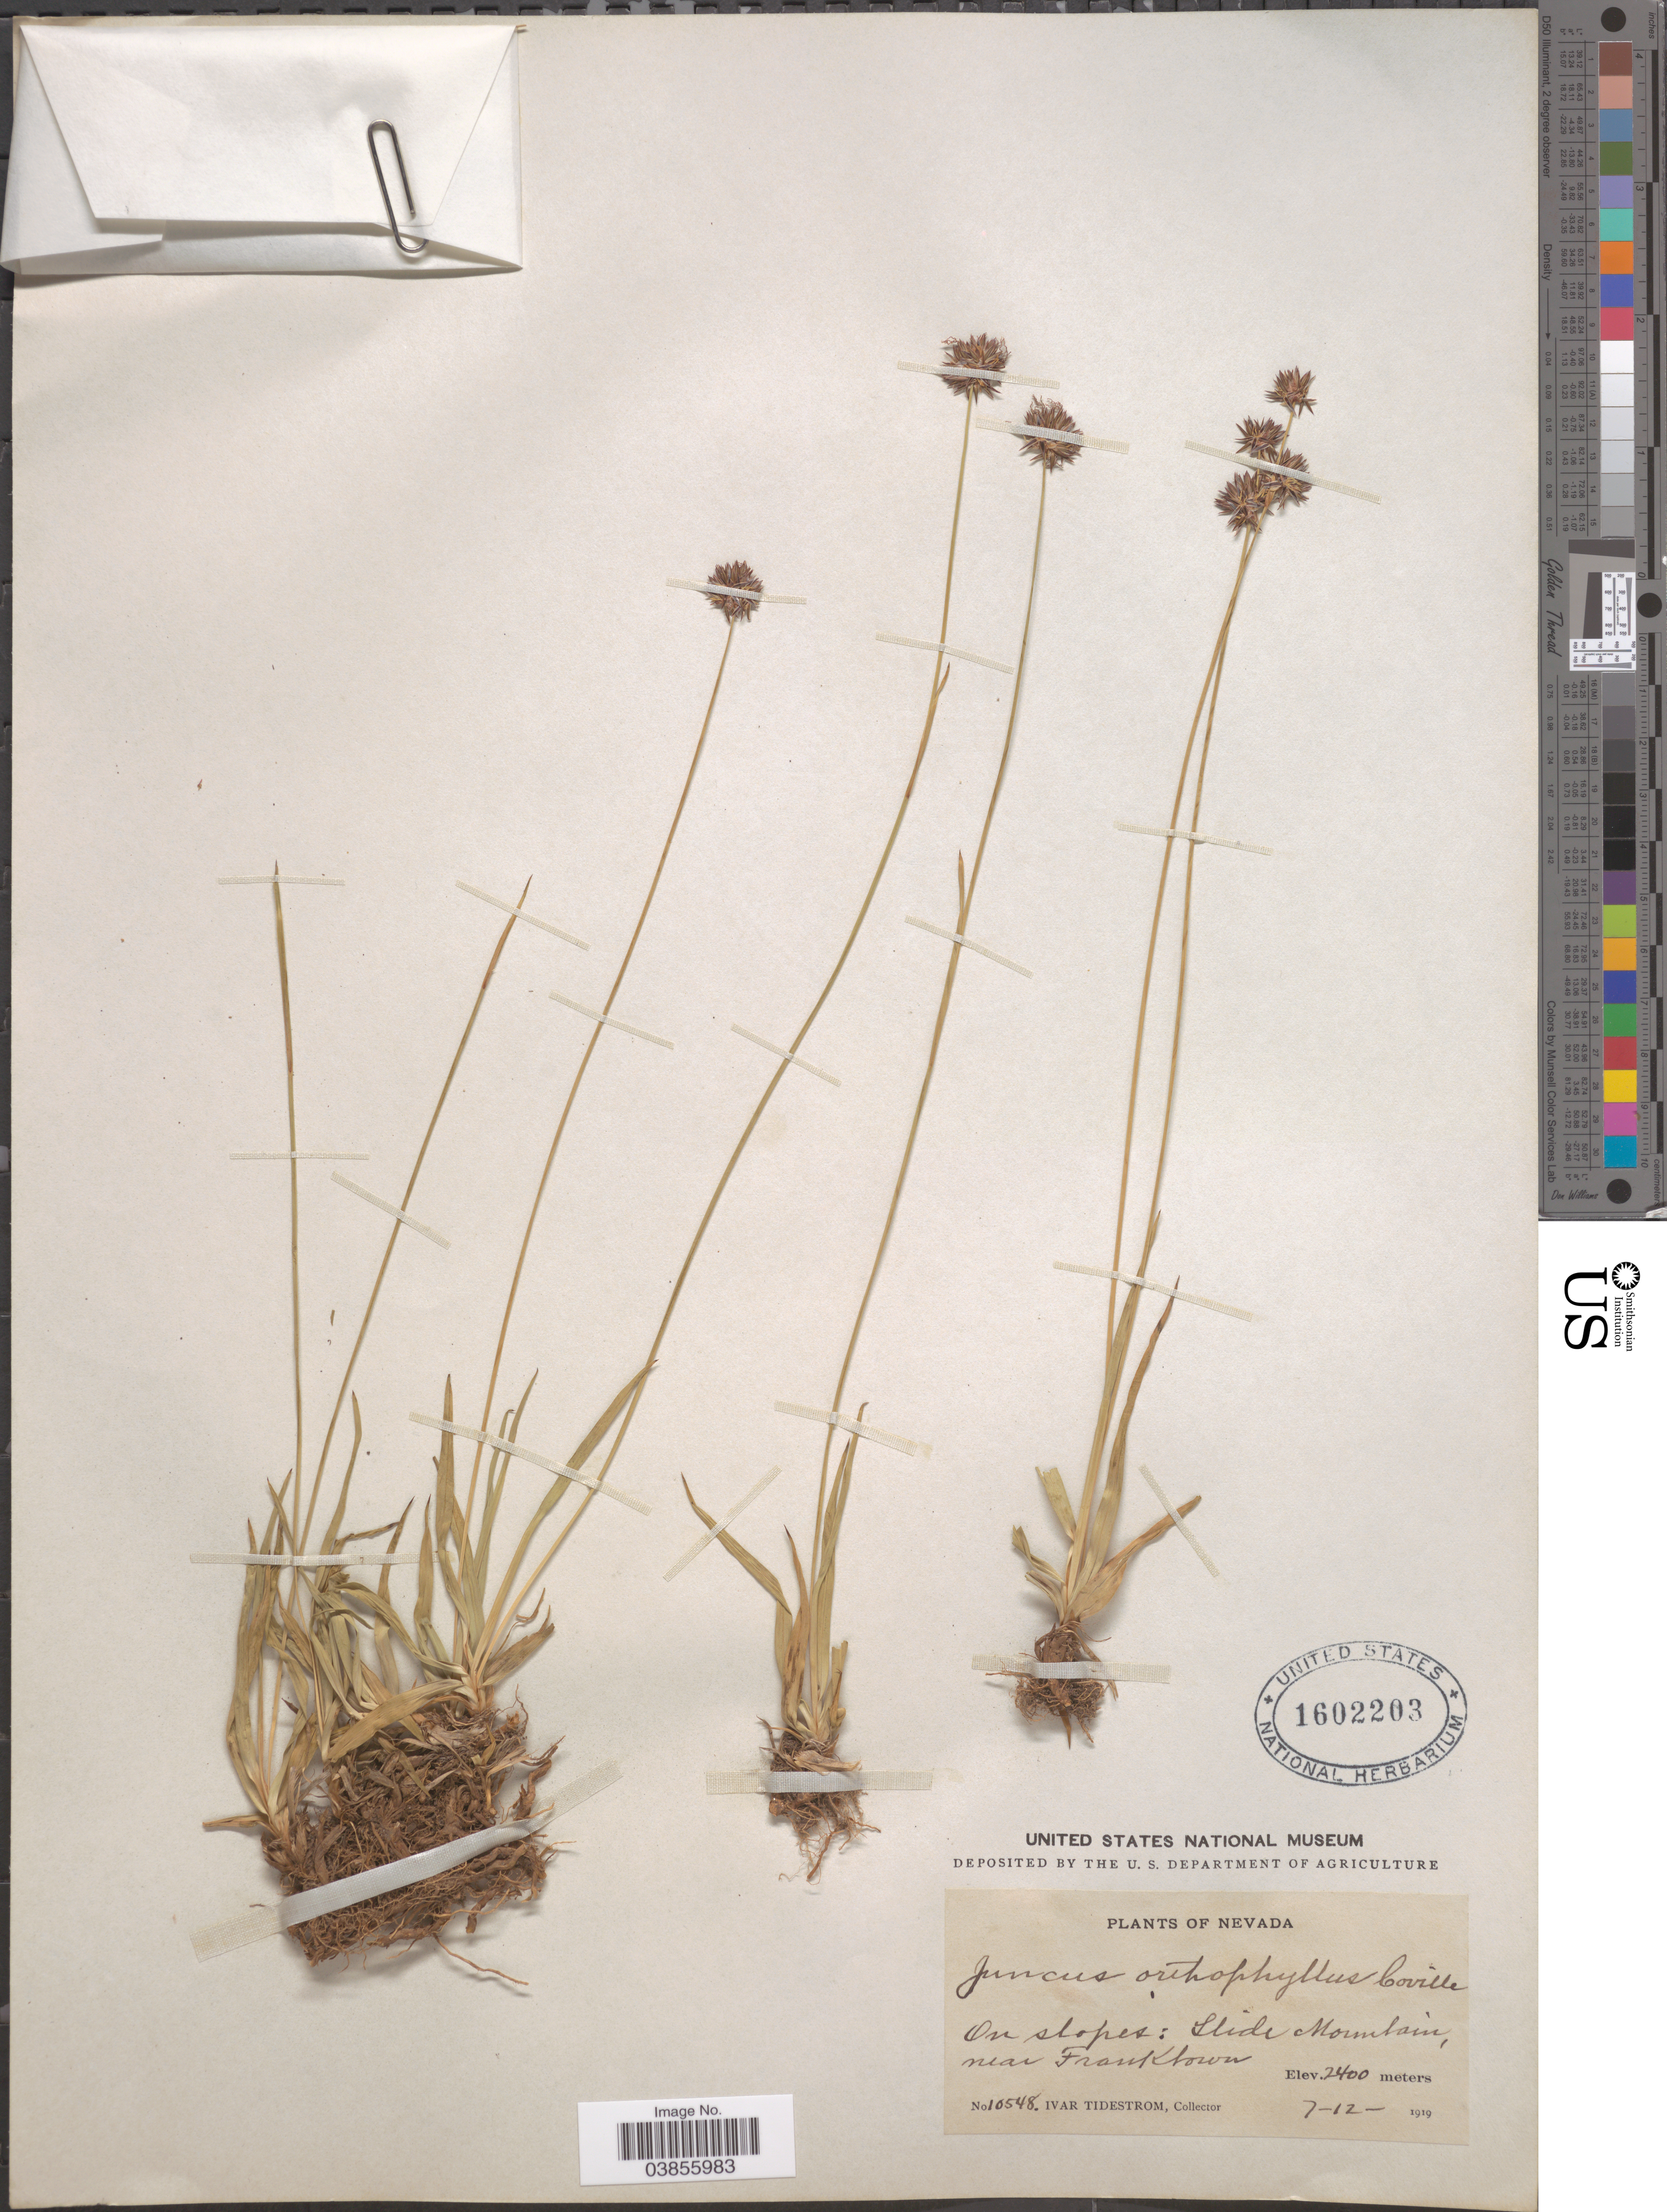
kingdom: Plantae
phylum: Tracheophyta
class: Liliopsida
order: Poales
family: Juncaceae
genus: Juncus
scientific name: Juncus orthophyllus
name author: Coville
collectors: I. F. Tidestrom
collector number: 10548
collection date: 1919-07-12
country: United States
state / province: Nevada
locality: On slopes: Slide Mountain, near Franktown.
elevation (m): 2400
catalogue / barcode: US 1602203